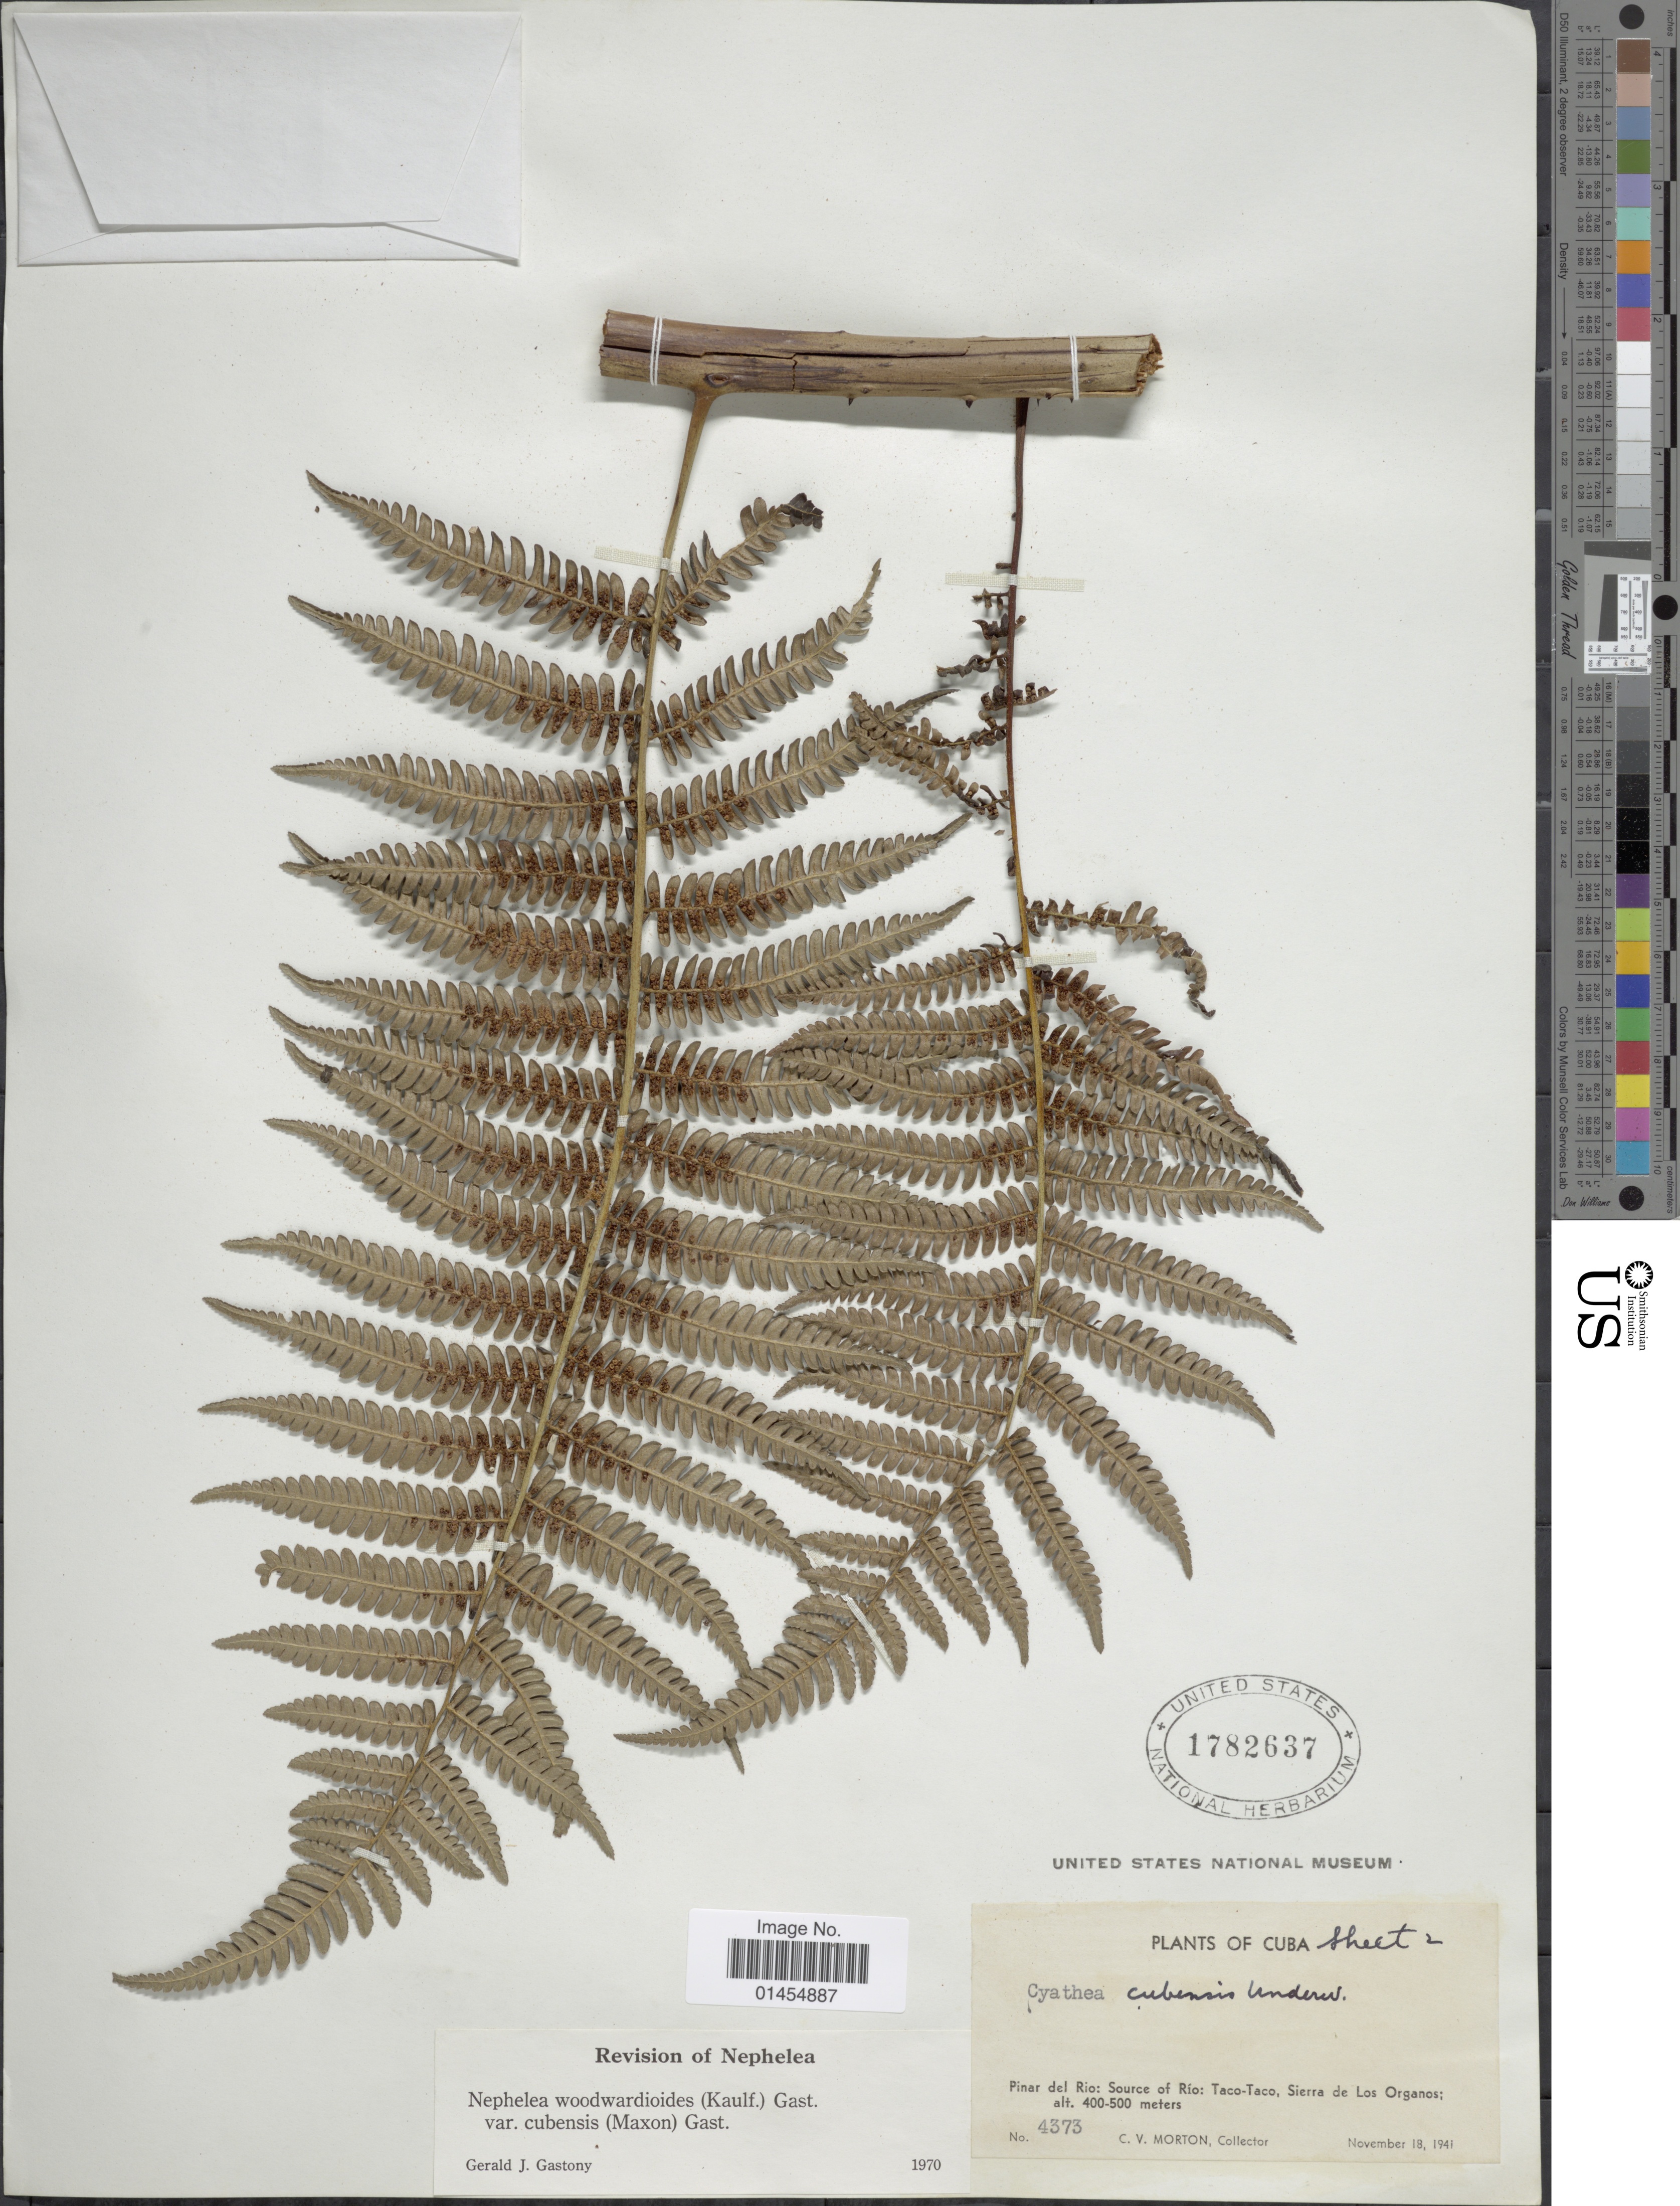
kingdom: Plantae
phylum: Tracheophyta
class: Polypodiopsida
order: Cyatheales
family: Cyatheaceae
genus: Alsophila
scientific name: Alsophila woodwardioides var. cubensis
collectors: C. V. Morton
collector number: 4373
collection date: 1941-11-18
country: Cuba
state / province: Pinar del Río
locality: Source of Río: Taco-Taco, Sierra de Los Organos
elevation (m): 400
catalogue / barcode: US 1782637